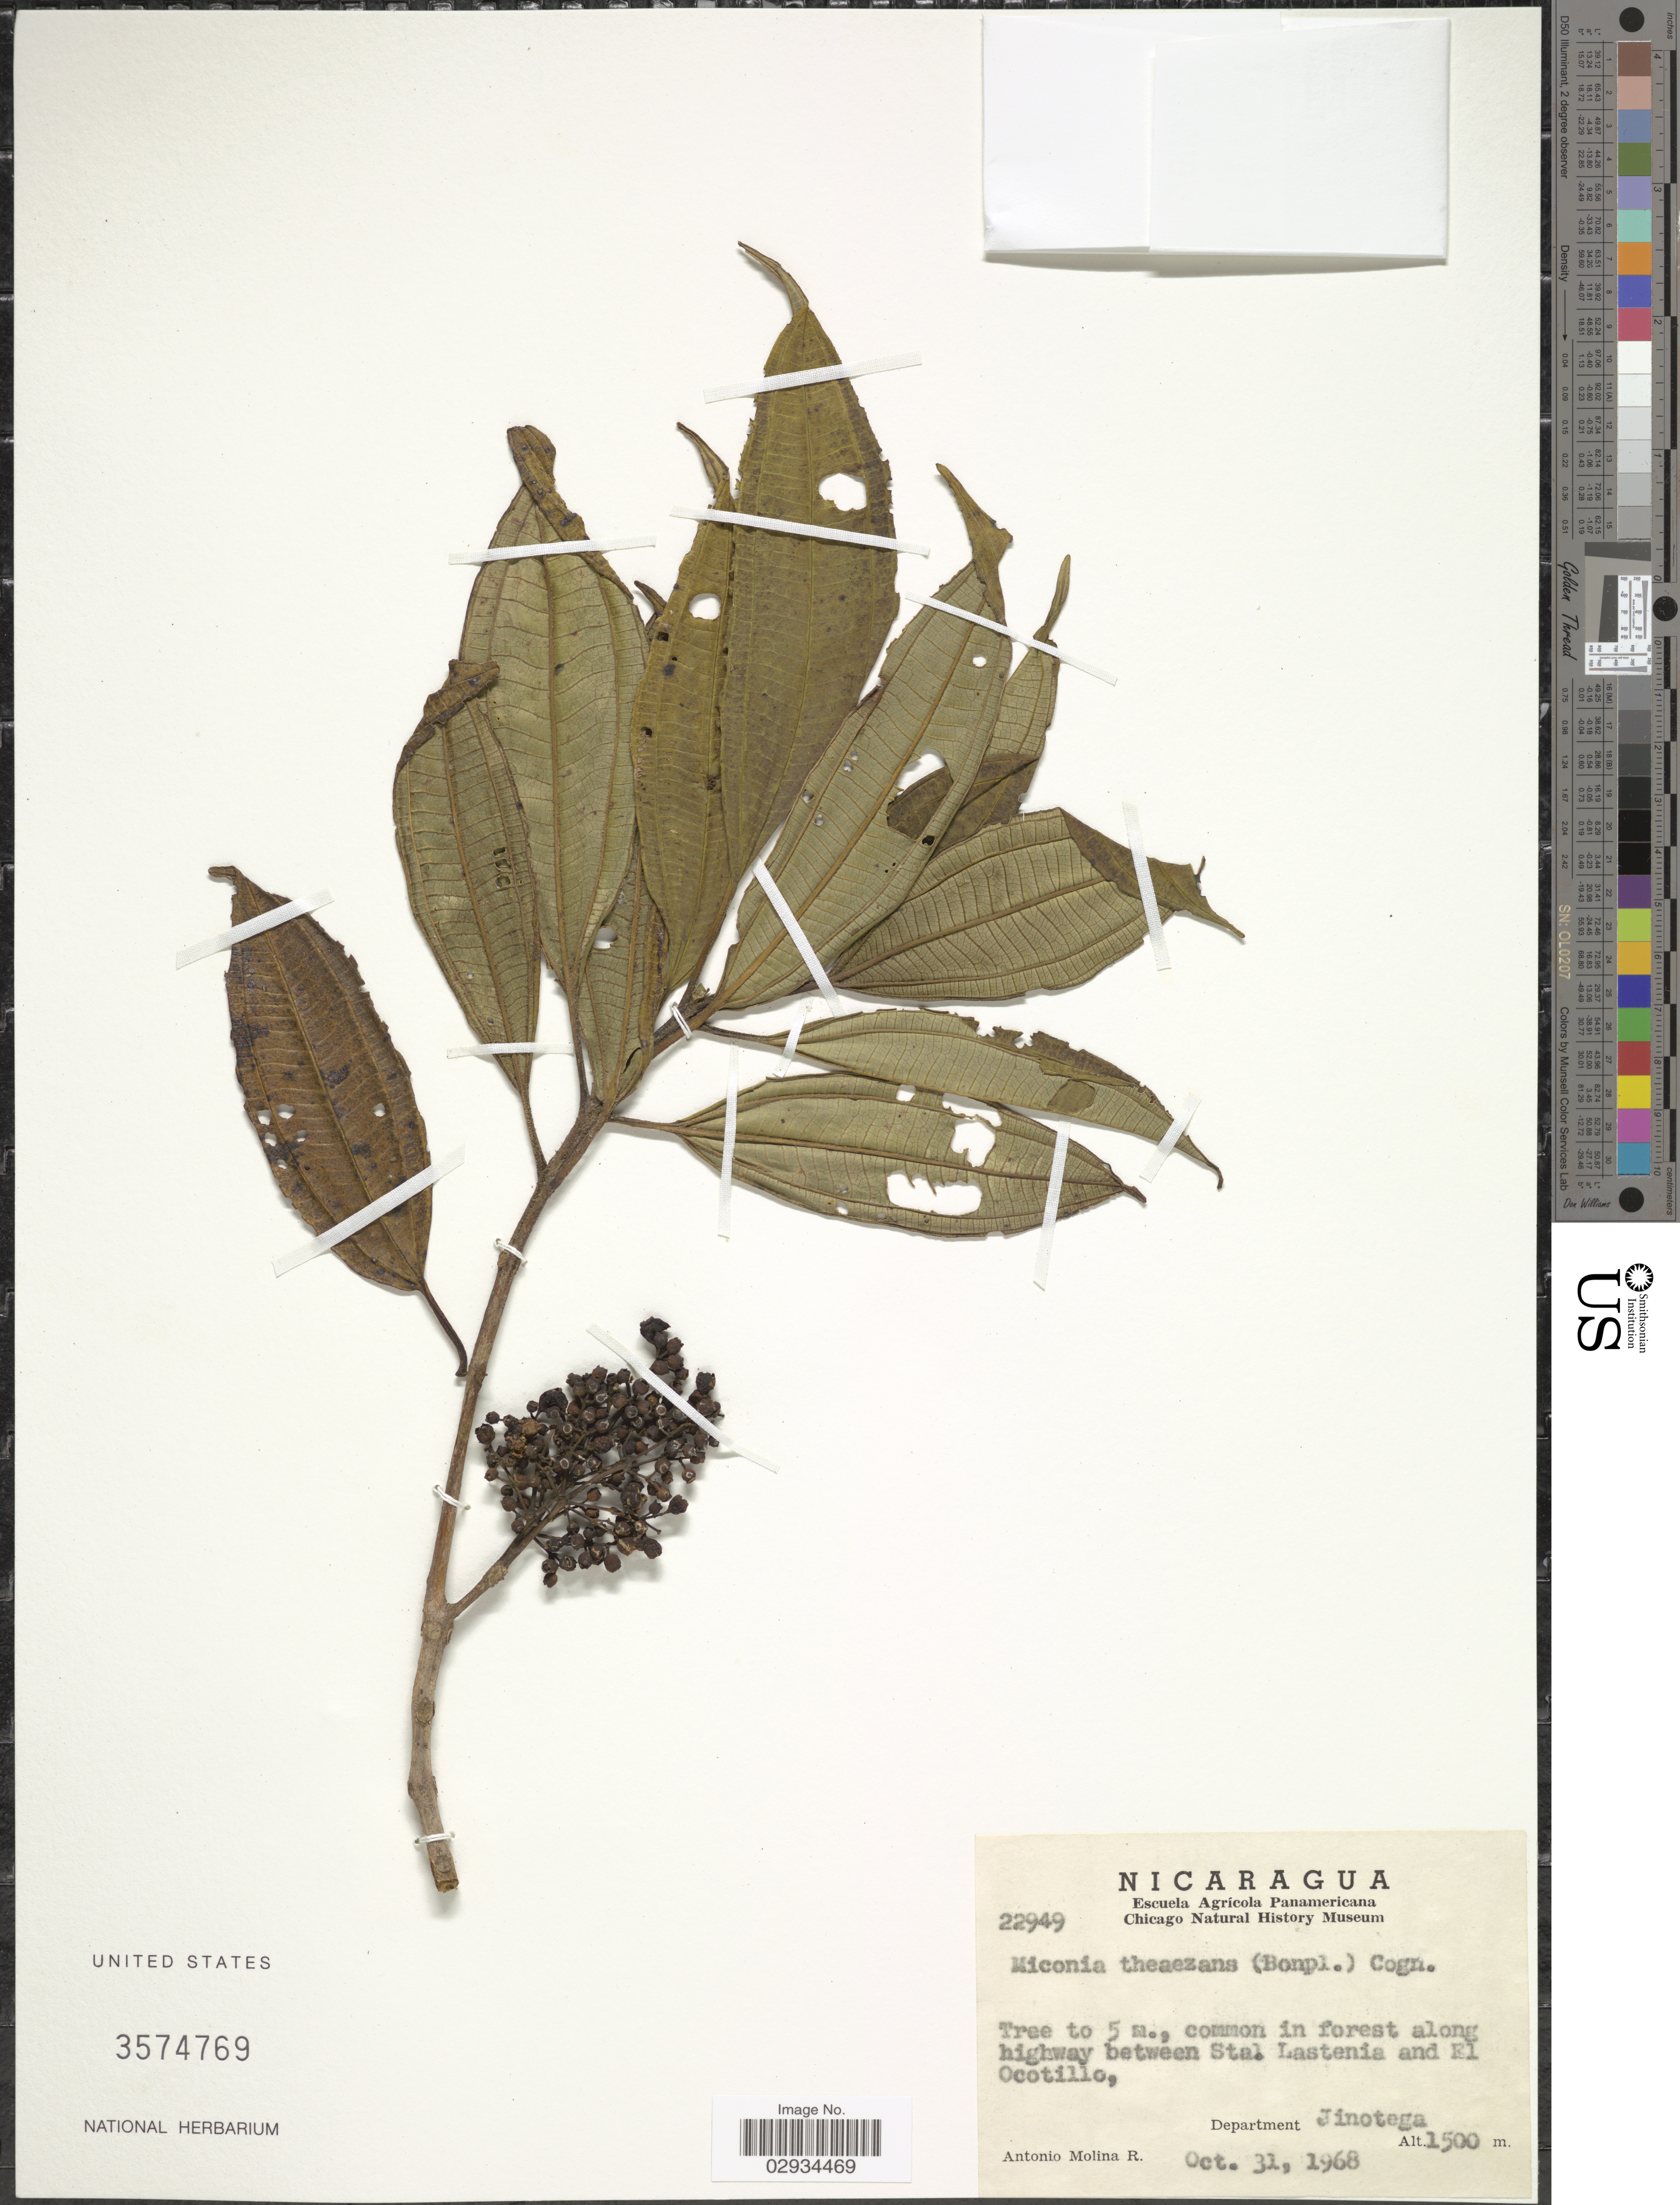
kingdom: Plantae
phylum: Tracheophyta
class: Magnoliopsida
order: Myrtales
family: Melastomataceae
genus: Miconia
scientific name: Miconia theizans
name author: (Bonpl.) Cogn.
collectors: A. Molina R.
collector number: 22949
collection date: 1968-10-31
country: Nicaragua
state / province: Jinotega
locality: Along highway between Sta. Lastenia and El Ocotillo, Department Jinotega.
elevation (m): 1500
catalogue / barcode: US 3574769